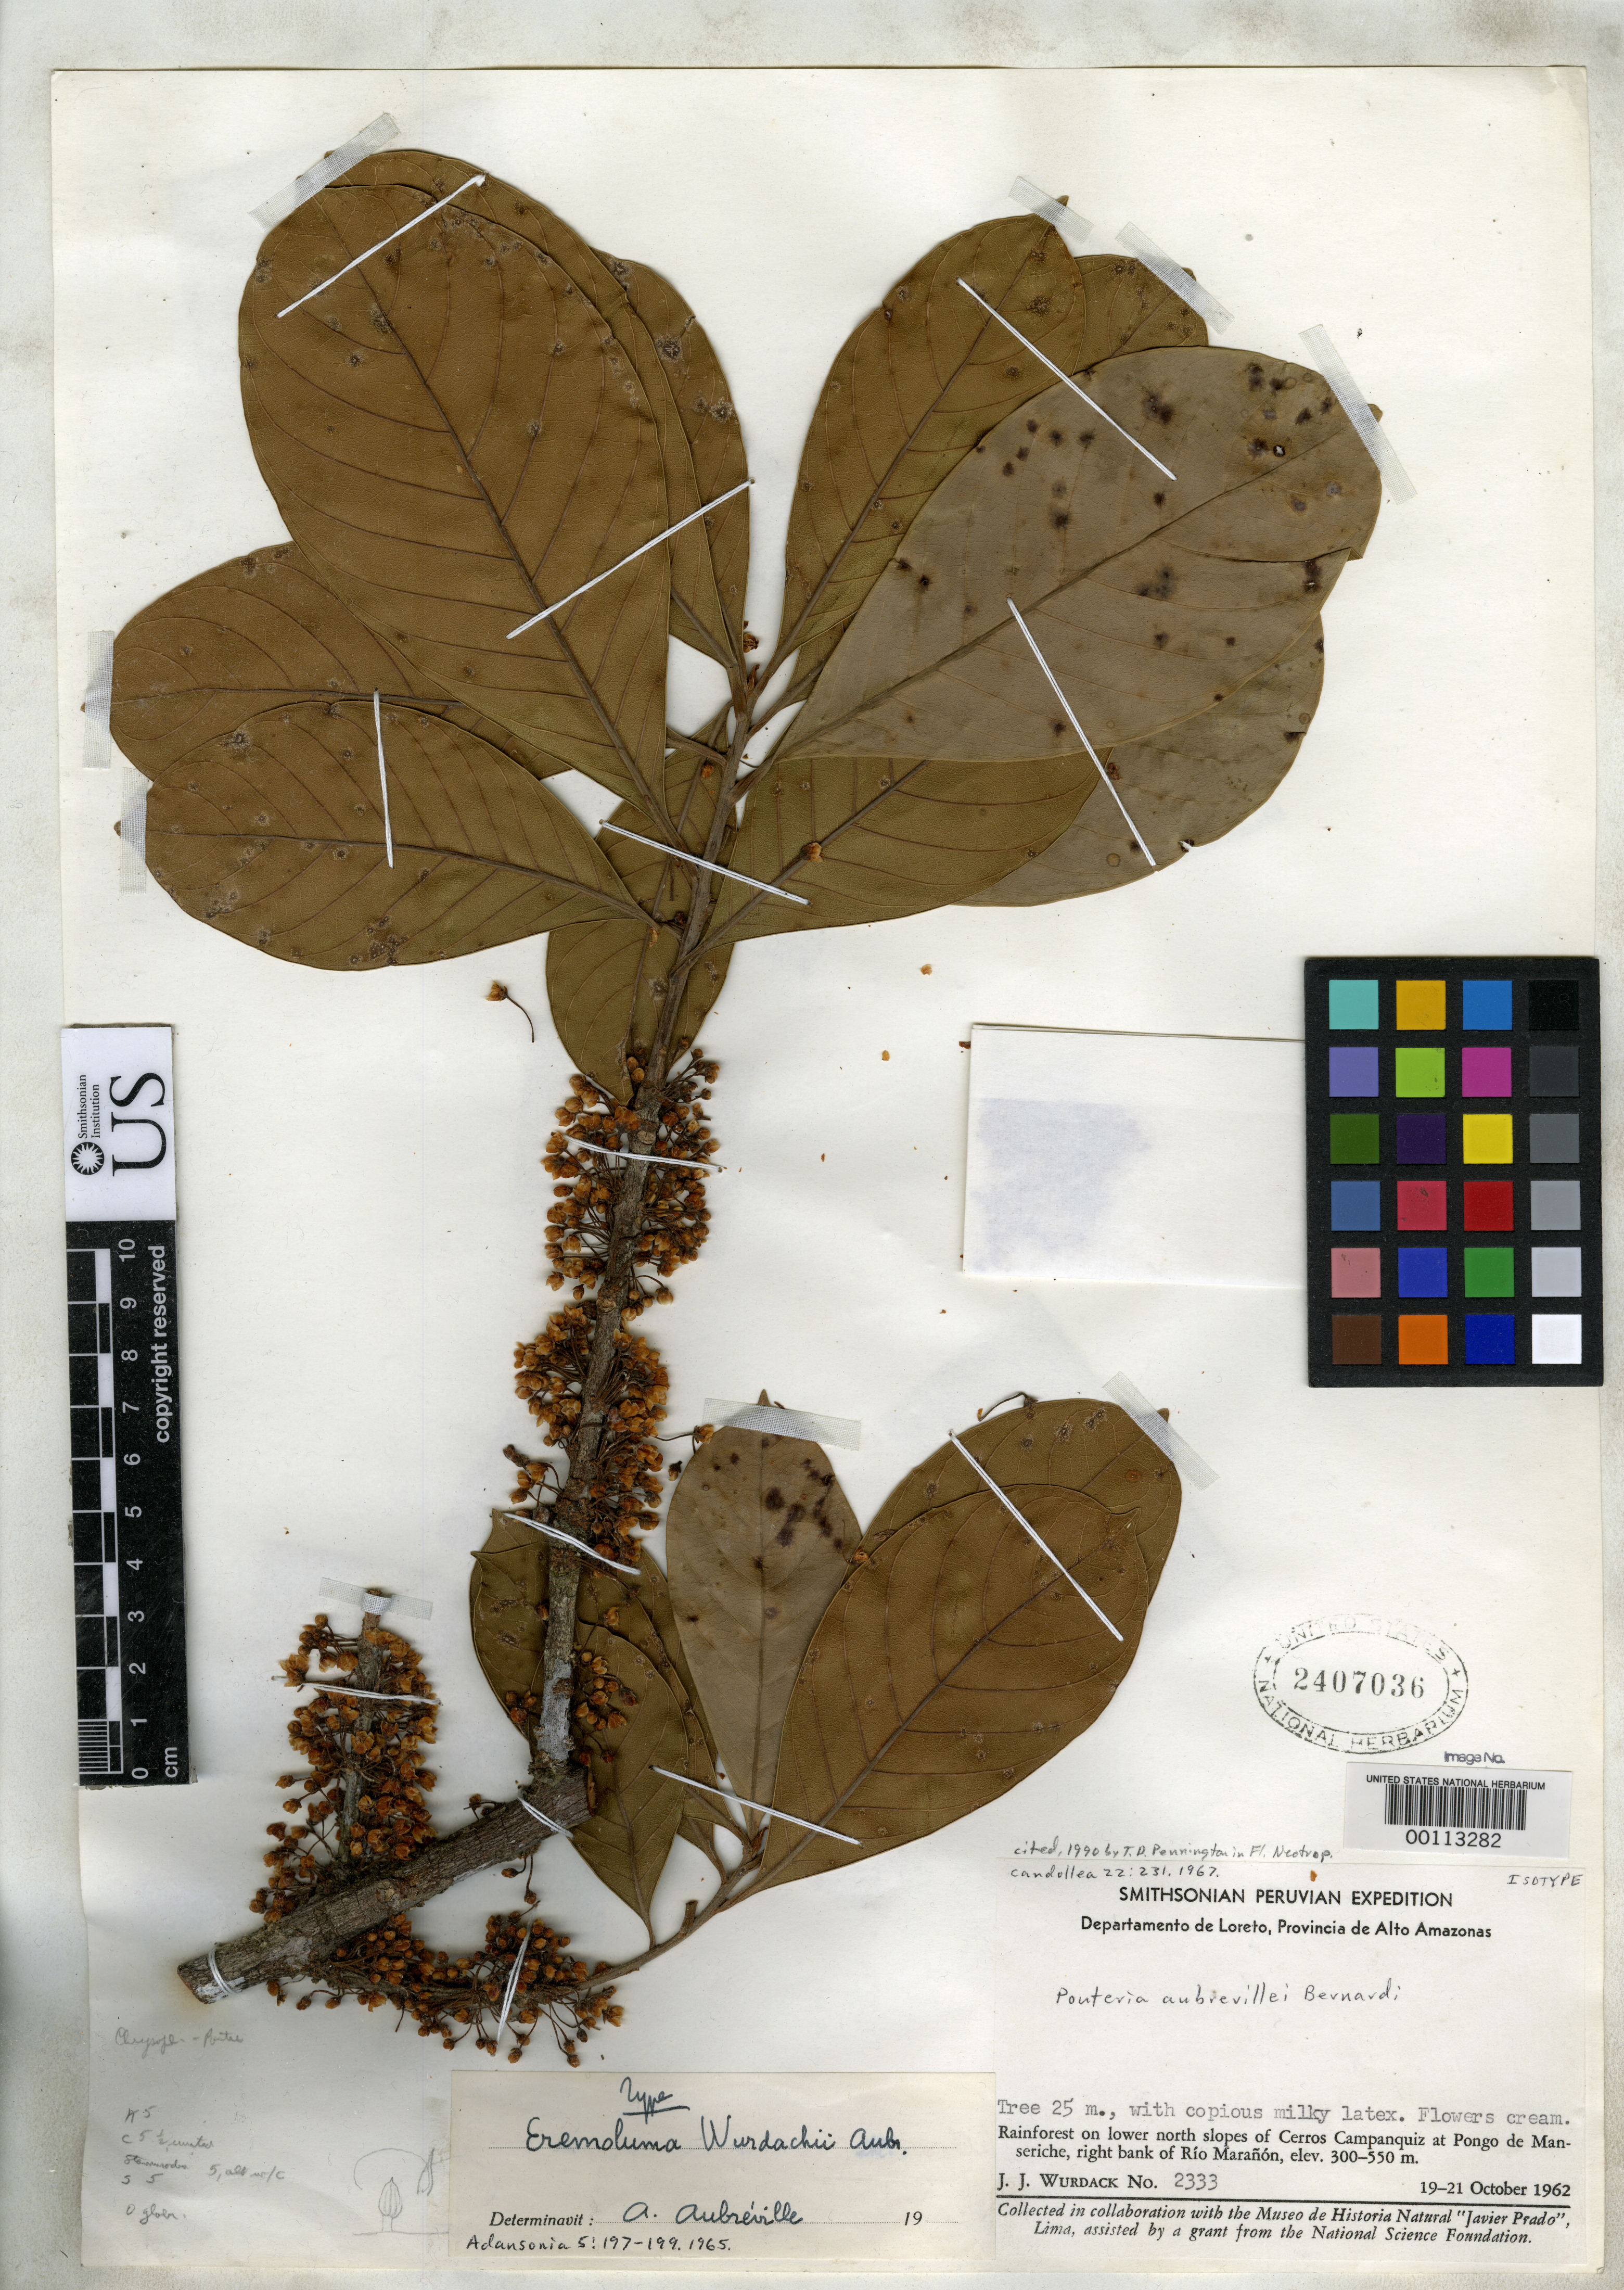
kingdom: Plantae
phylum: Tracheophyta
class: Magnoliopsida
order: Ericales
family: Sapotaceae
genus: Eremoluma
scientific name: Eremoluma wurdackii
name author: Aubrév.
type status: Holotype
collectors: J. J. Wurdack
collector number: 2333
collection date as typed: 19 Oct 1962 to 21 Oct 1962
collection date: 1962-10-19/1962-10-21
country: Peru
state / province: Loreto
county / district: Alto Amazonas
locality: Lower N slopes of Cerros Campanquiz at Pongo de Maneriche, right bank of Rio Maranon.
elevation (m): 300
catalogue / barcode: US 2407036